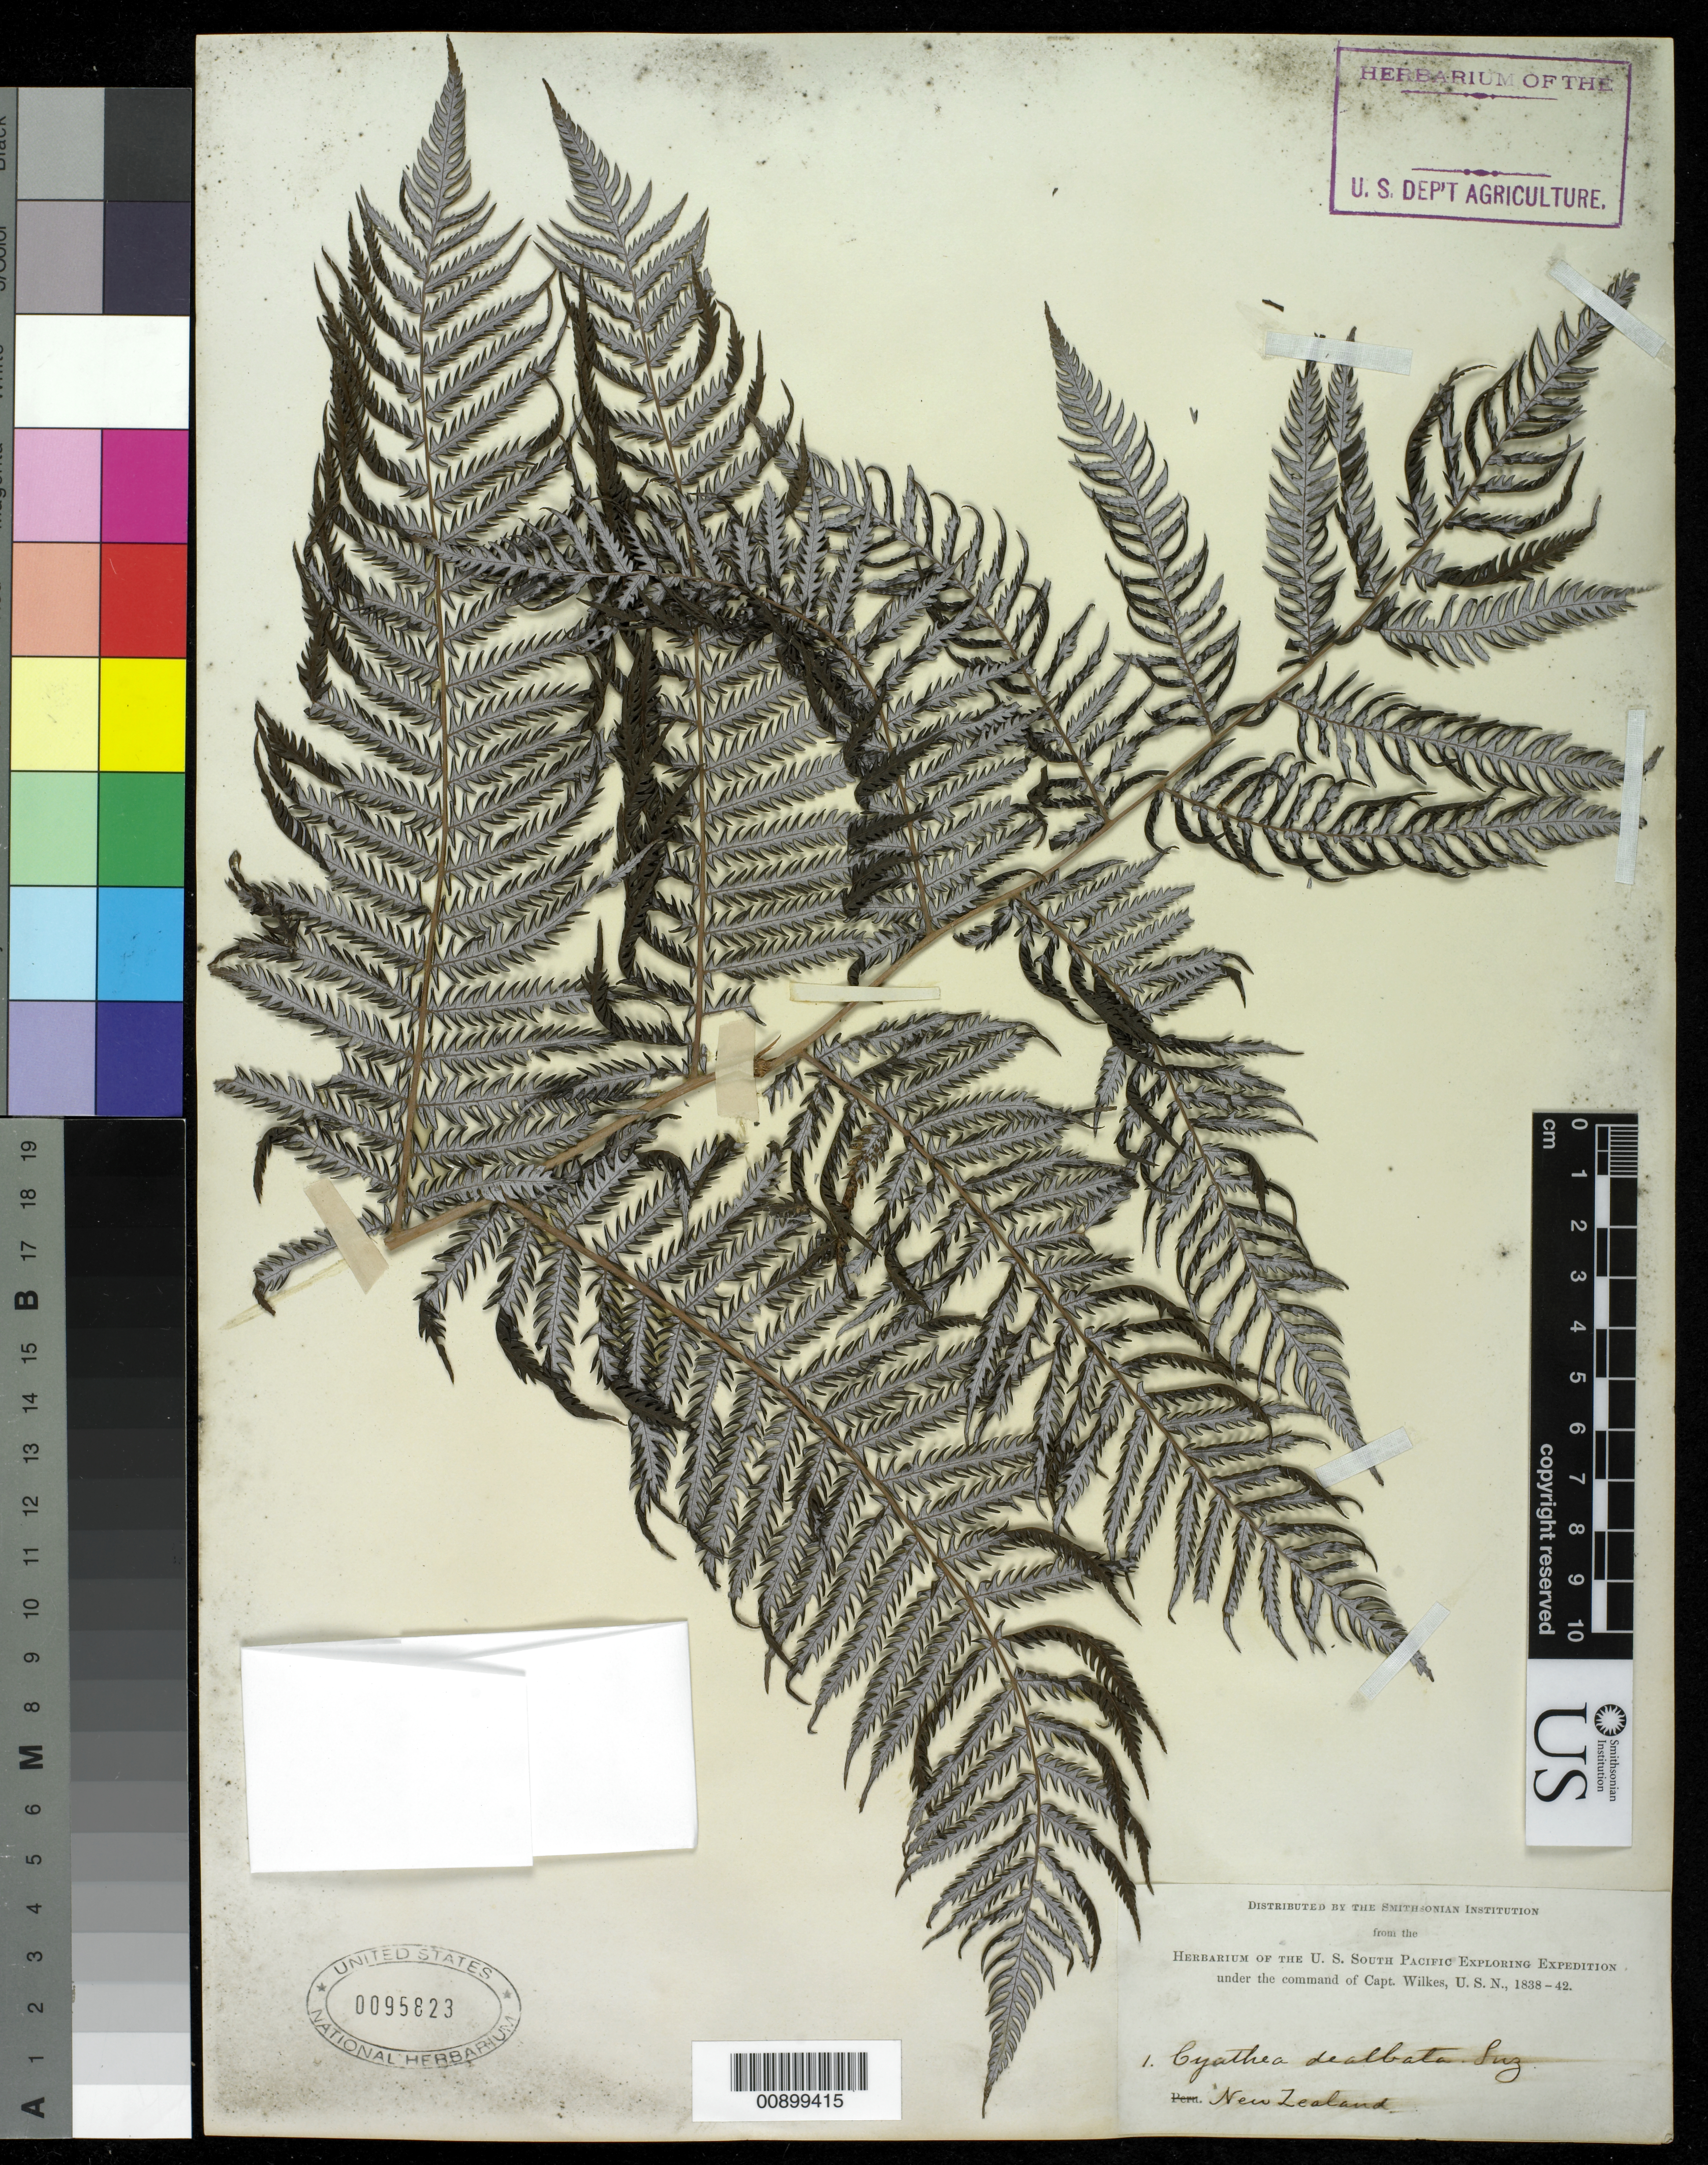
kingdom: Plantae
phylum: Tracheophyta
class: Polypodiopsida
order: Cyatheales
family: Cyatheaceae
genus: Alsophila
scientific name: Alsophila dealbata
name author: (G. Forst.)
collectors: Wilkes Explor. Exped.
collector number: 1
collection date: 1838/1842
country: New Zealand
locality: Bay of Islands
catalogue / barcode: US 95823